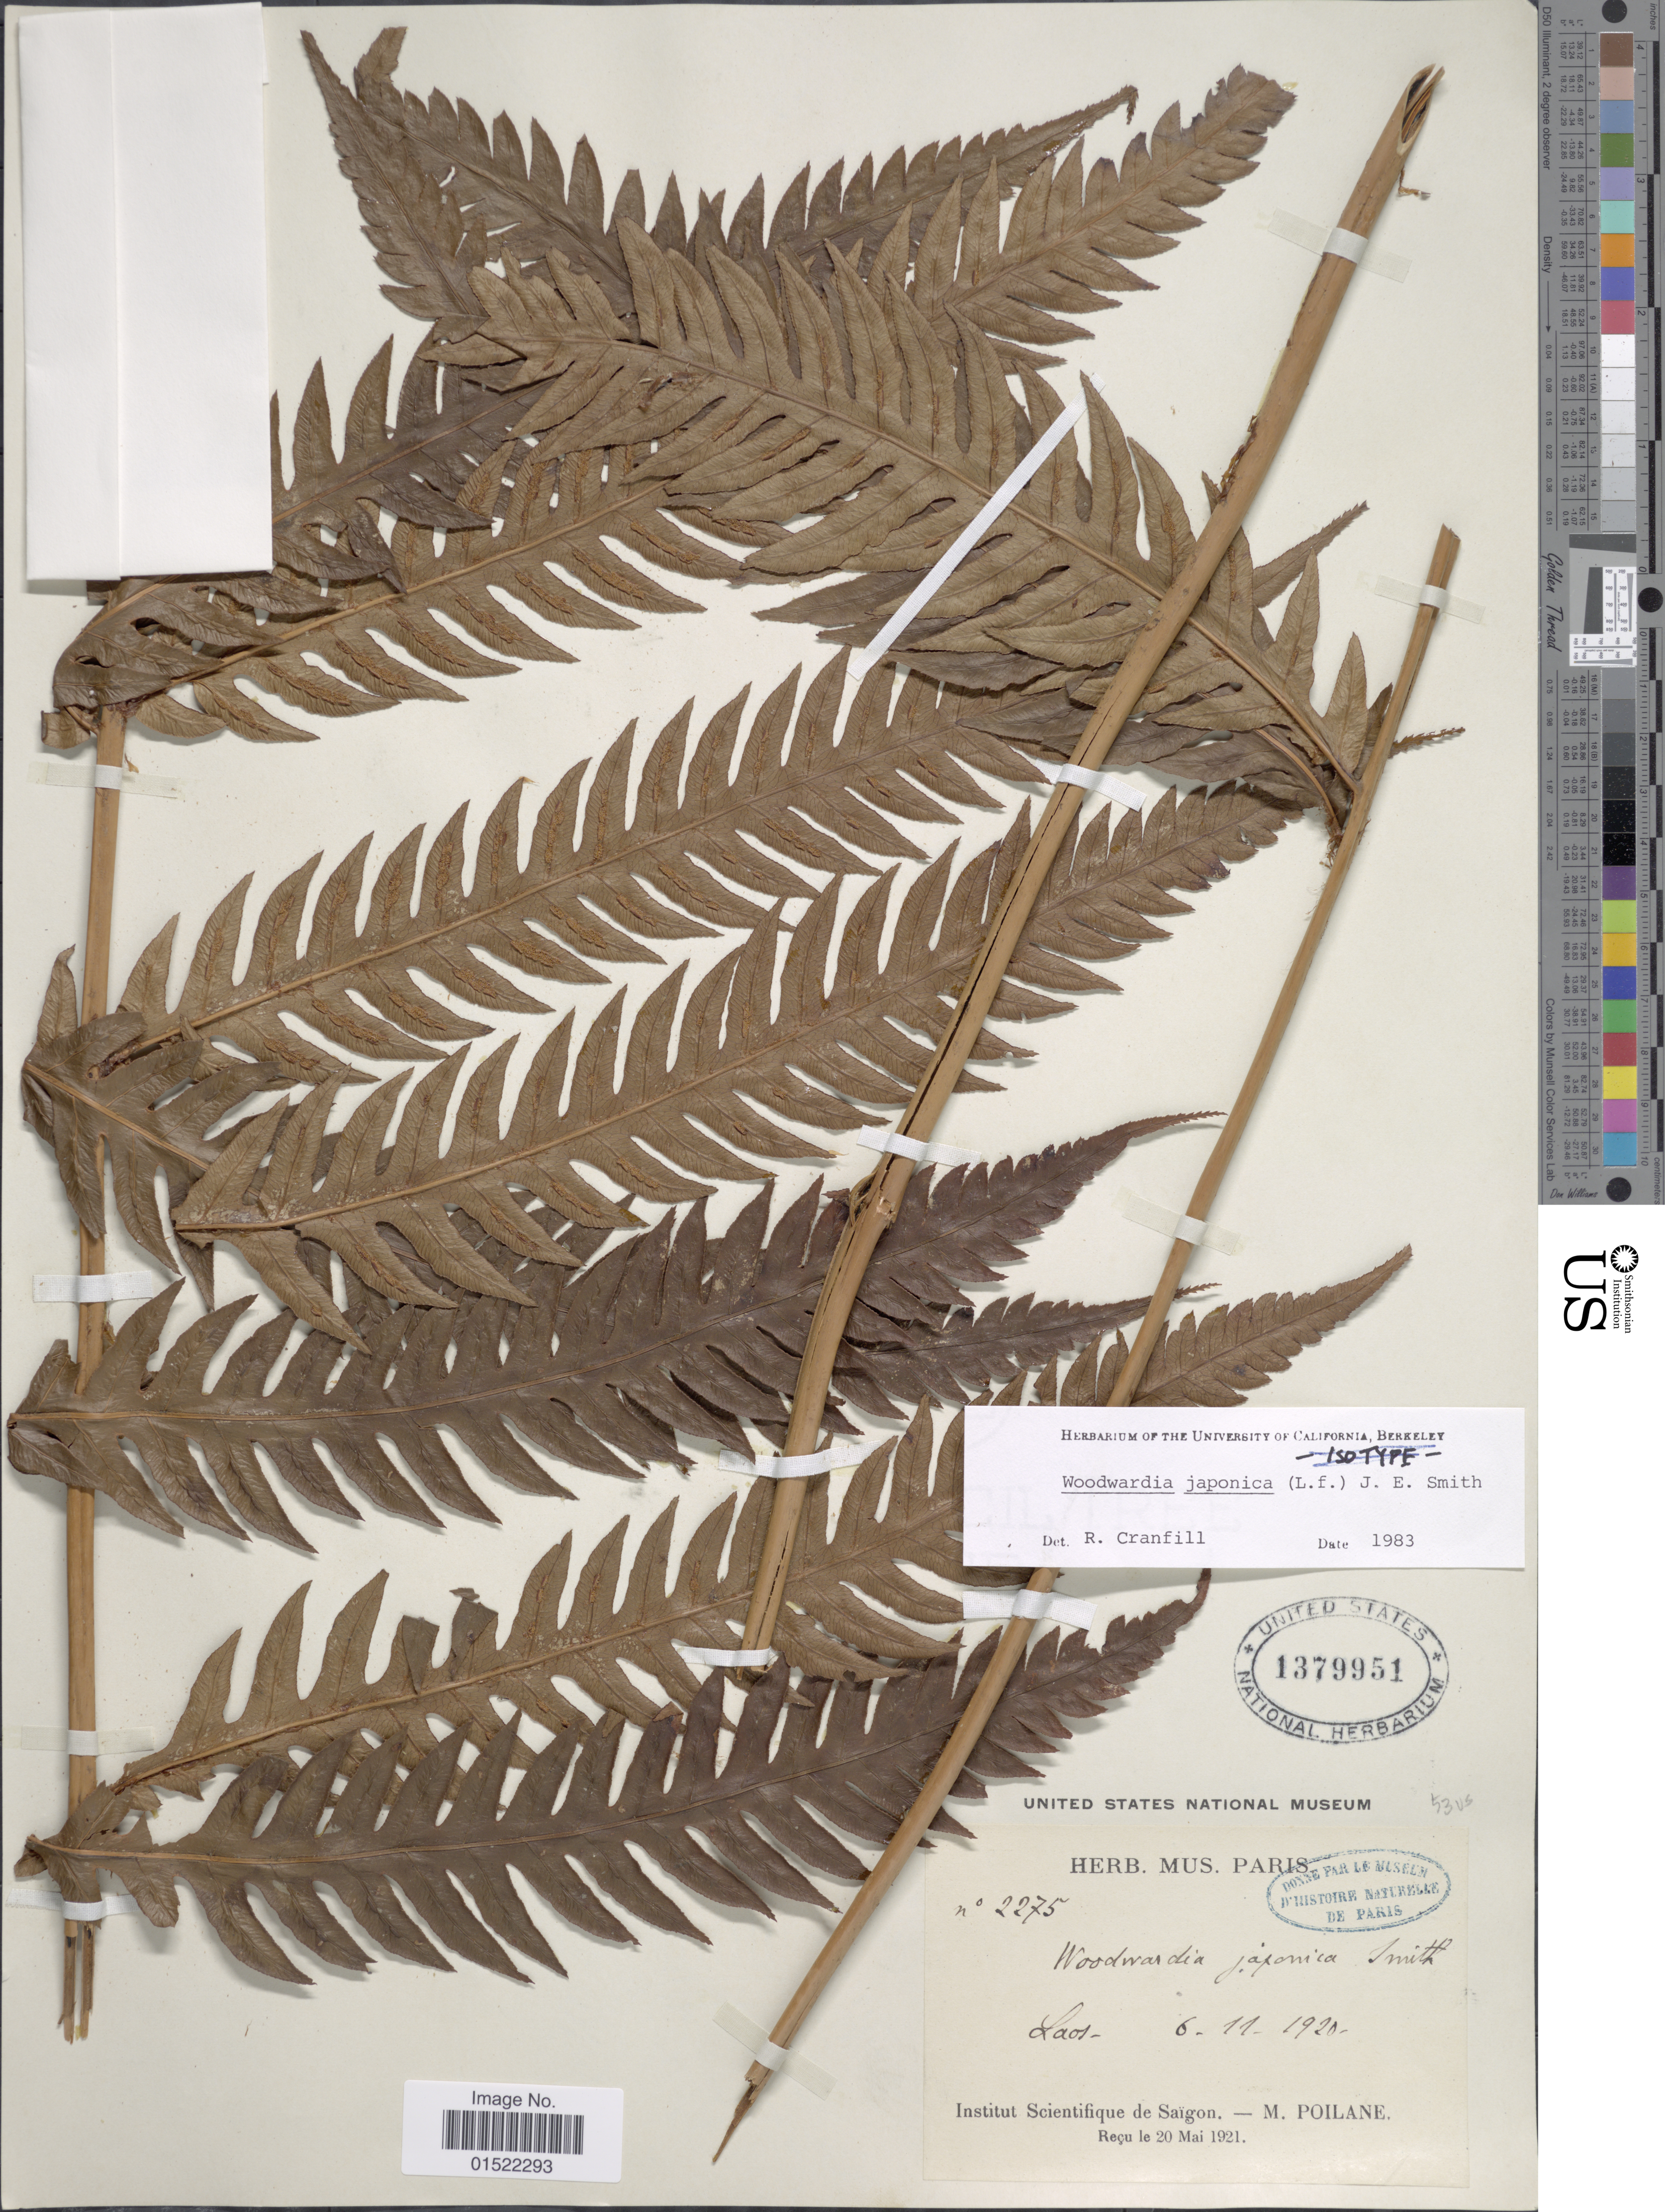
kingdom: Plantae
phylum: Tracheophyta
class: Polypodiopsida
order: Polypodiales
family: Blechnaceae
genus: Woodwardia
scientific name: Woodwardia japonica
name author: (L. f.) Sm.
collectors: M. Poilane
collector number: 2275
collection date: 1920-11-06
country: Laos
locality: Laos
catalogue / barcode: US 1379951